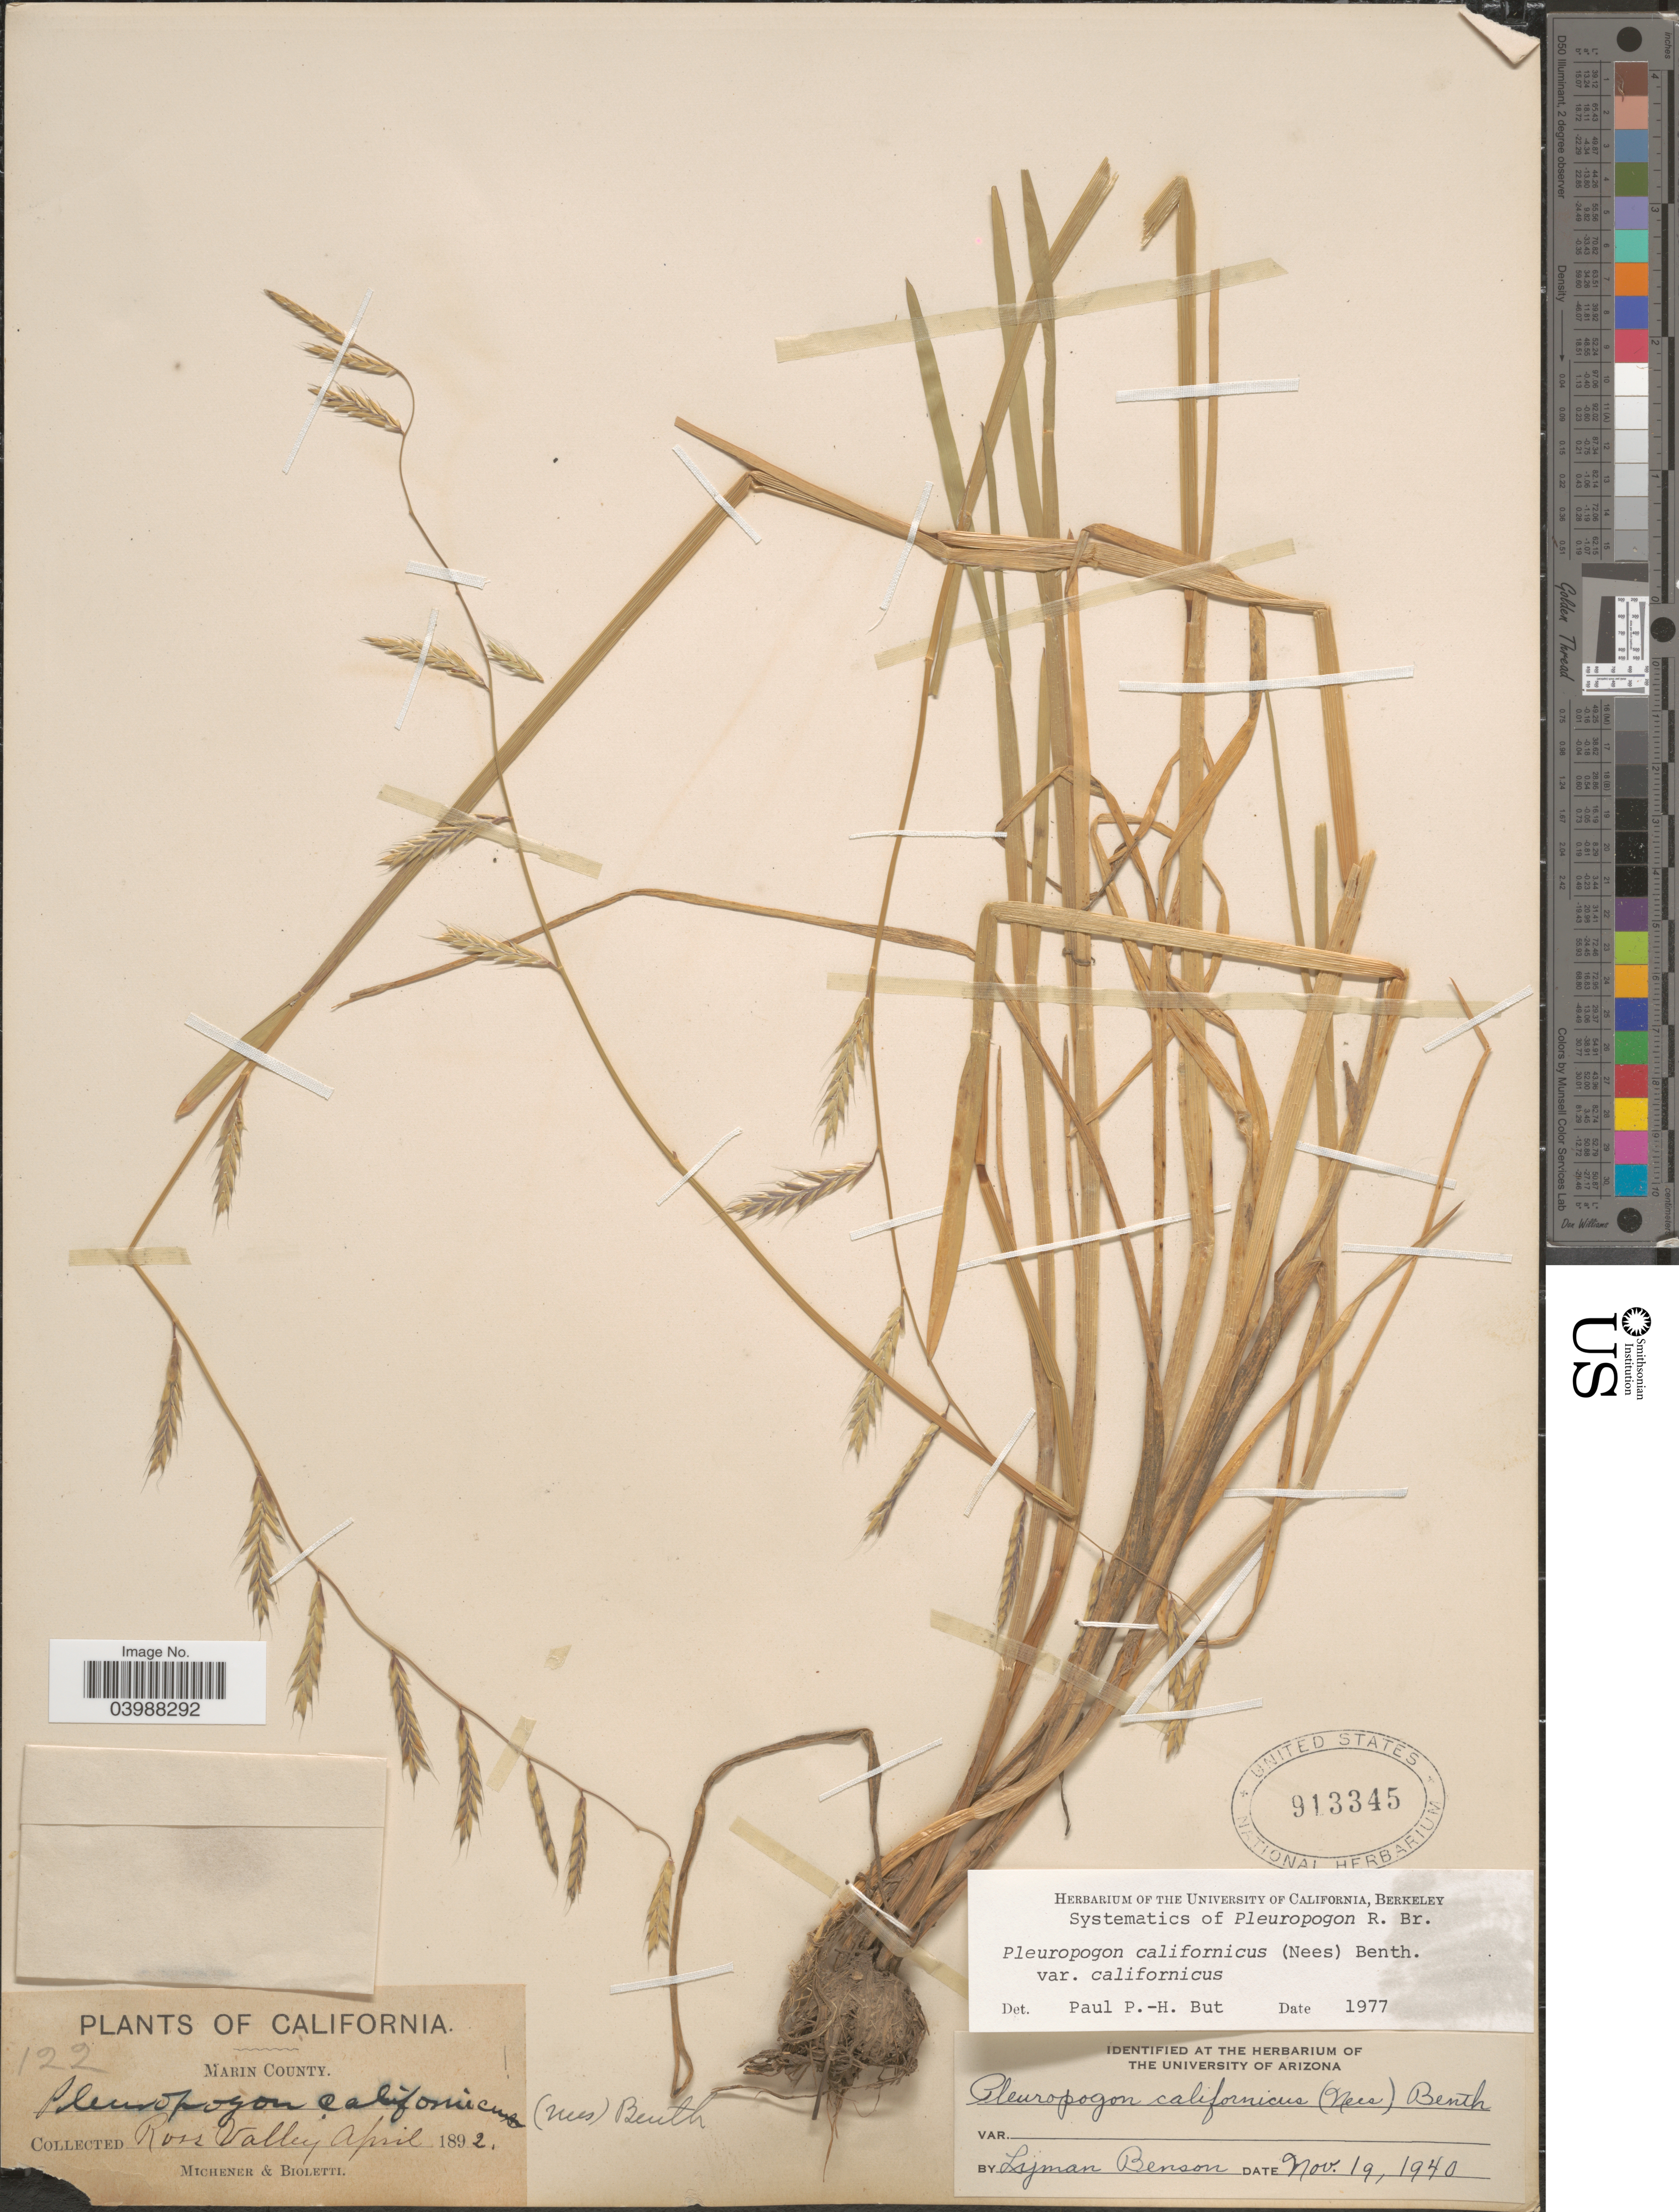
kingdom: Plantae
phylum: Tracheophyta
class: Liliopsida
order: Poales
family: Poaceae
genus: Pleuropogon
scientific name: Pleuropogon californicus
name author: (Nees) Benth. ex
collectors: -. Michener & -- Bioletti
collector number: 122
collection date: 1892-04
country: United States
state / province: California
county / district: Marin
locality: Marin County. Ross Valley.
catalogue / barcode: US 913345